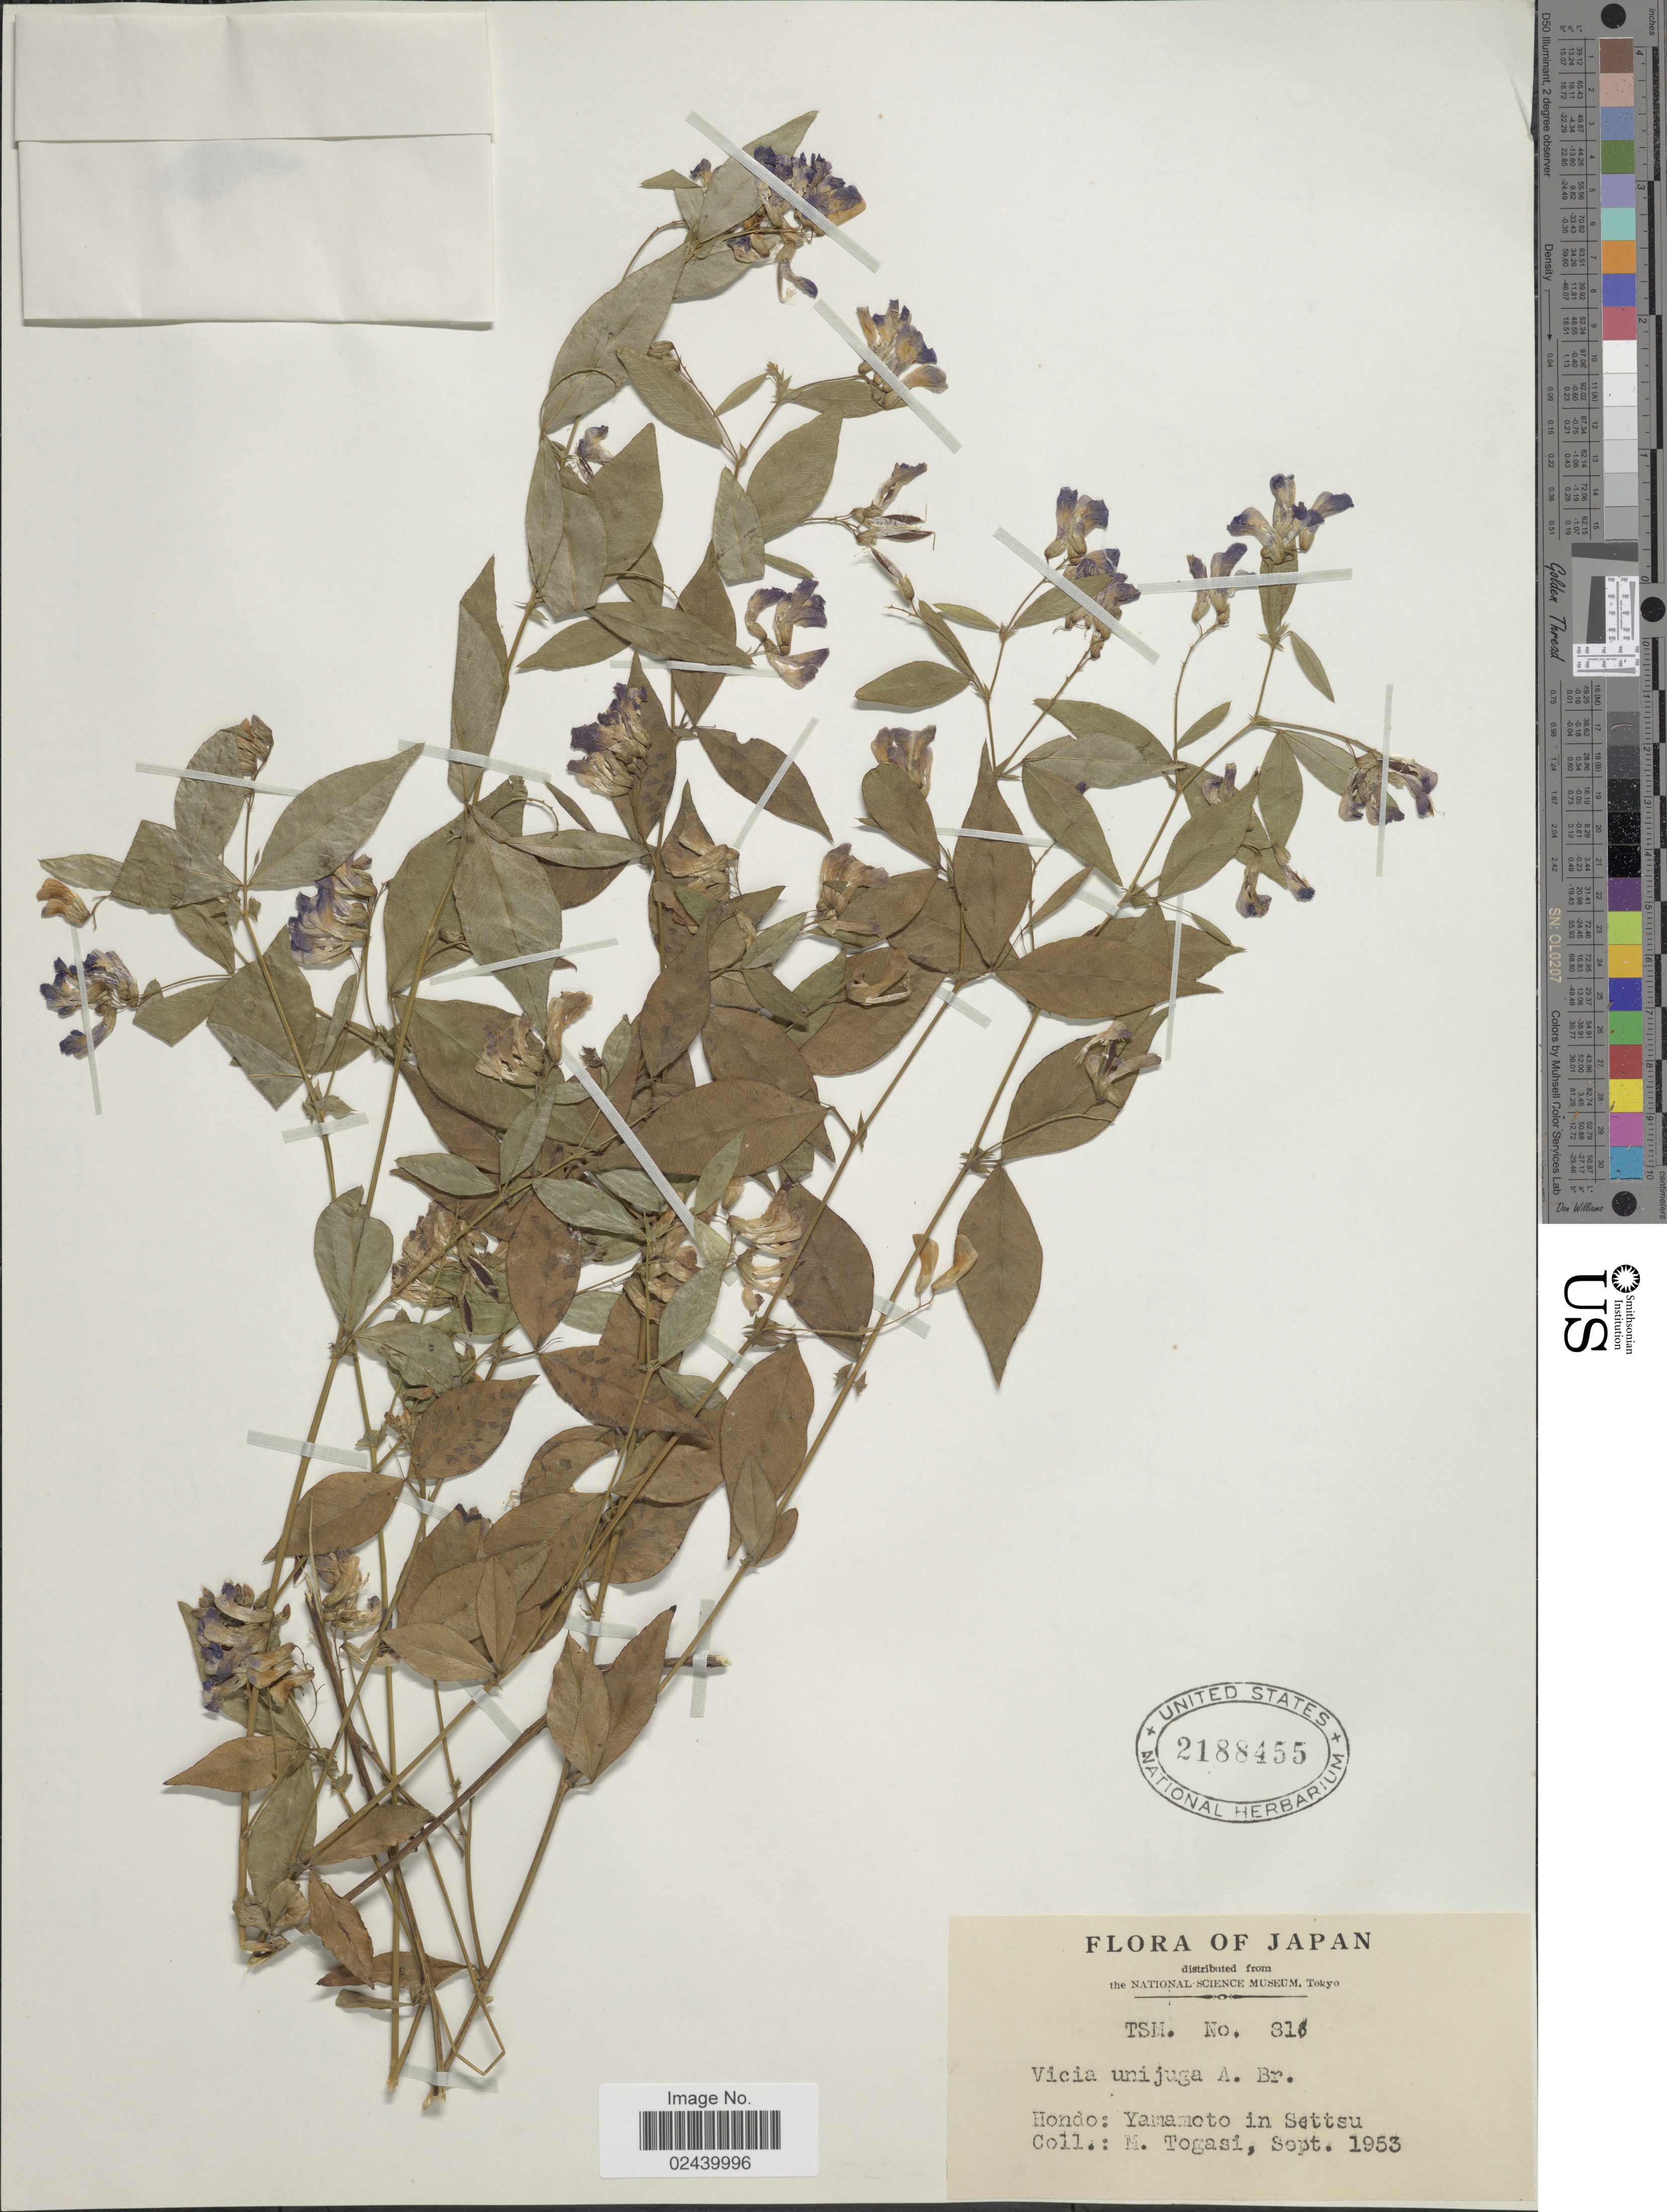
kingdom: Plantae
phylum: Tracheophyta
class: Magnoliopsida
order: Fabales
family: Fabaceae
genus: Vicia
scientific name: Vicia unijuga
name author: A. Braun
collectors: M. Togasi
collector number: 313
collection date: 1953-09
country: Japan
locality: Hondo: Yamamoto in Settsu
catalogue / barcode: US 2188455